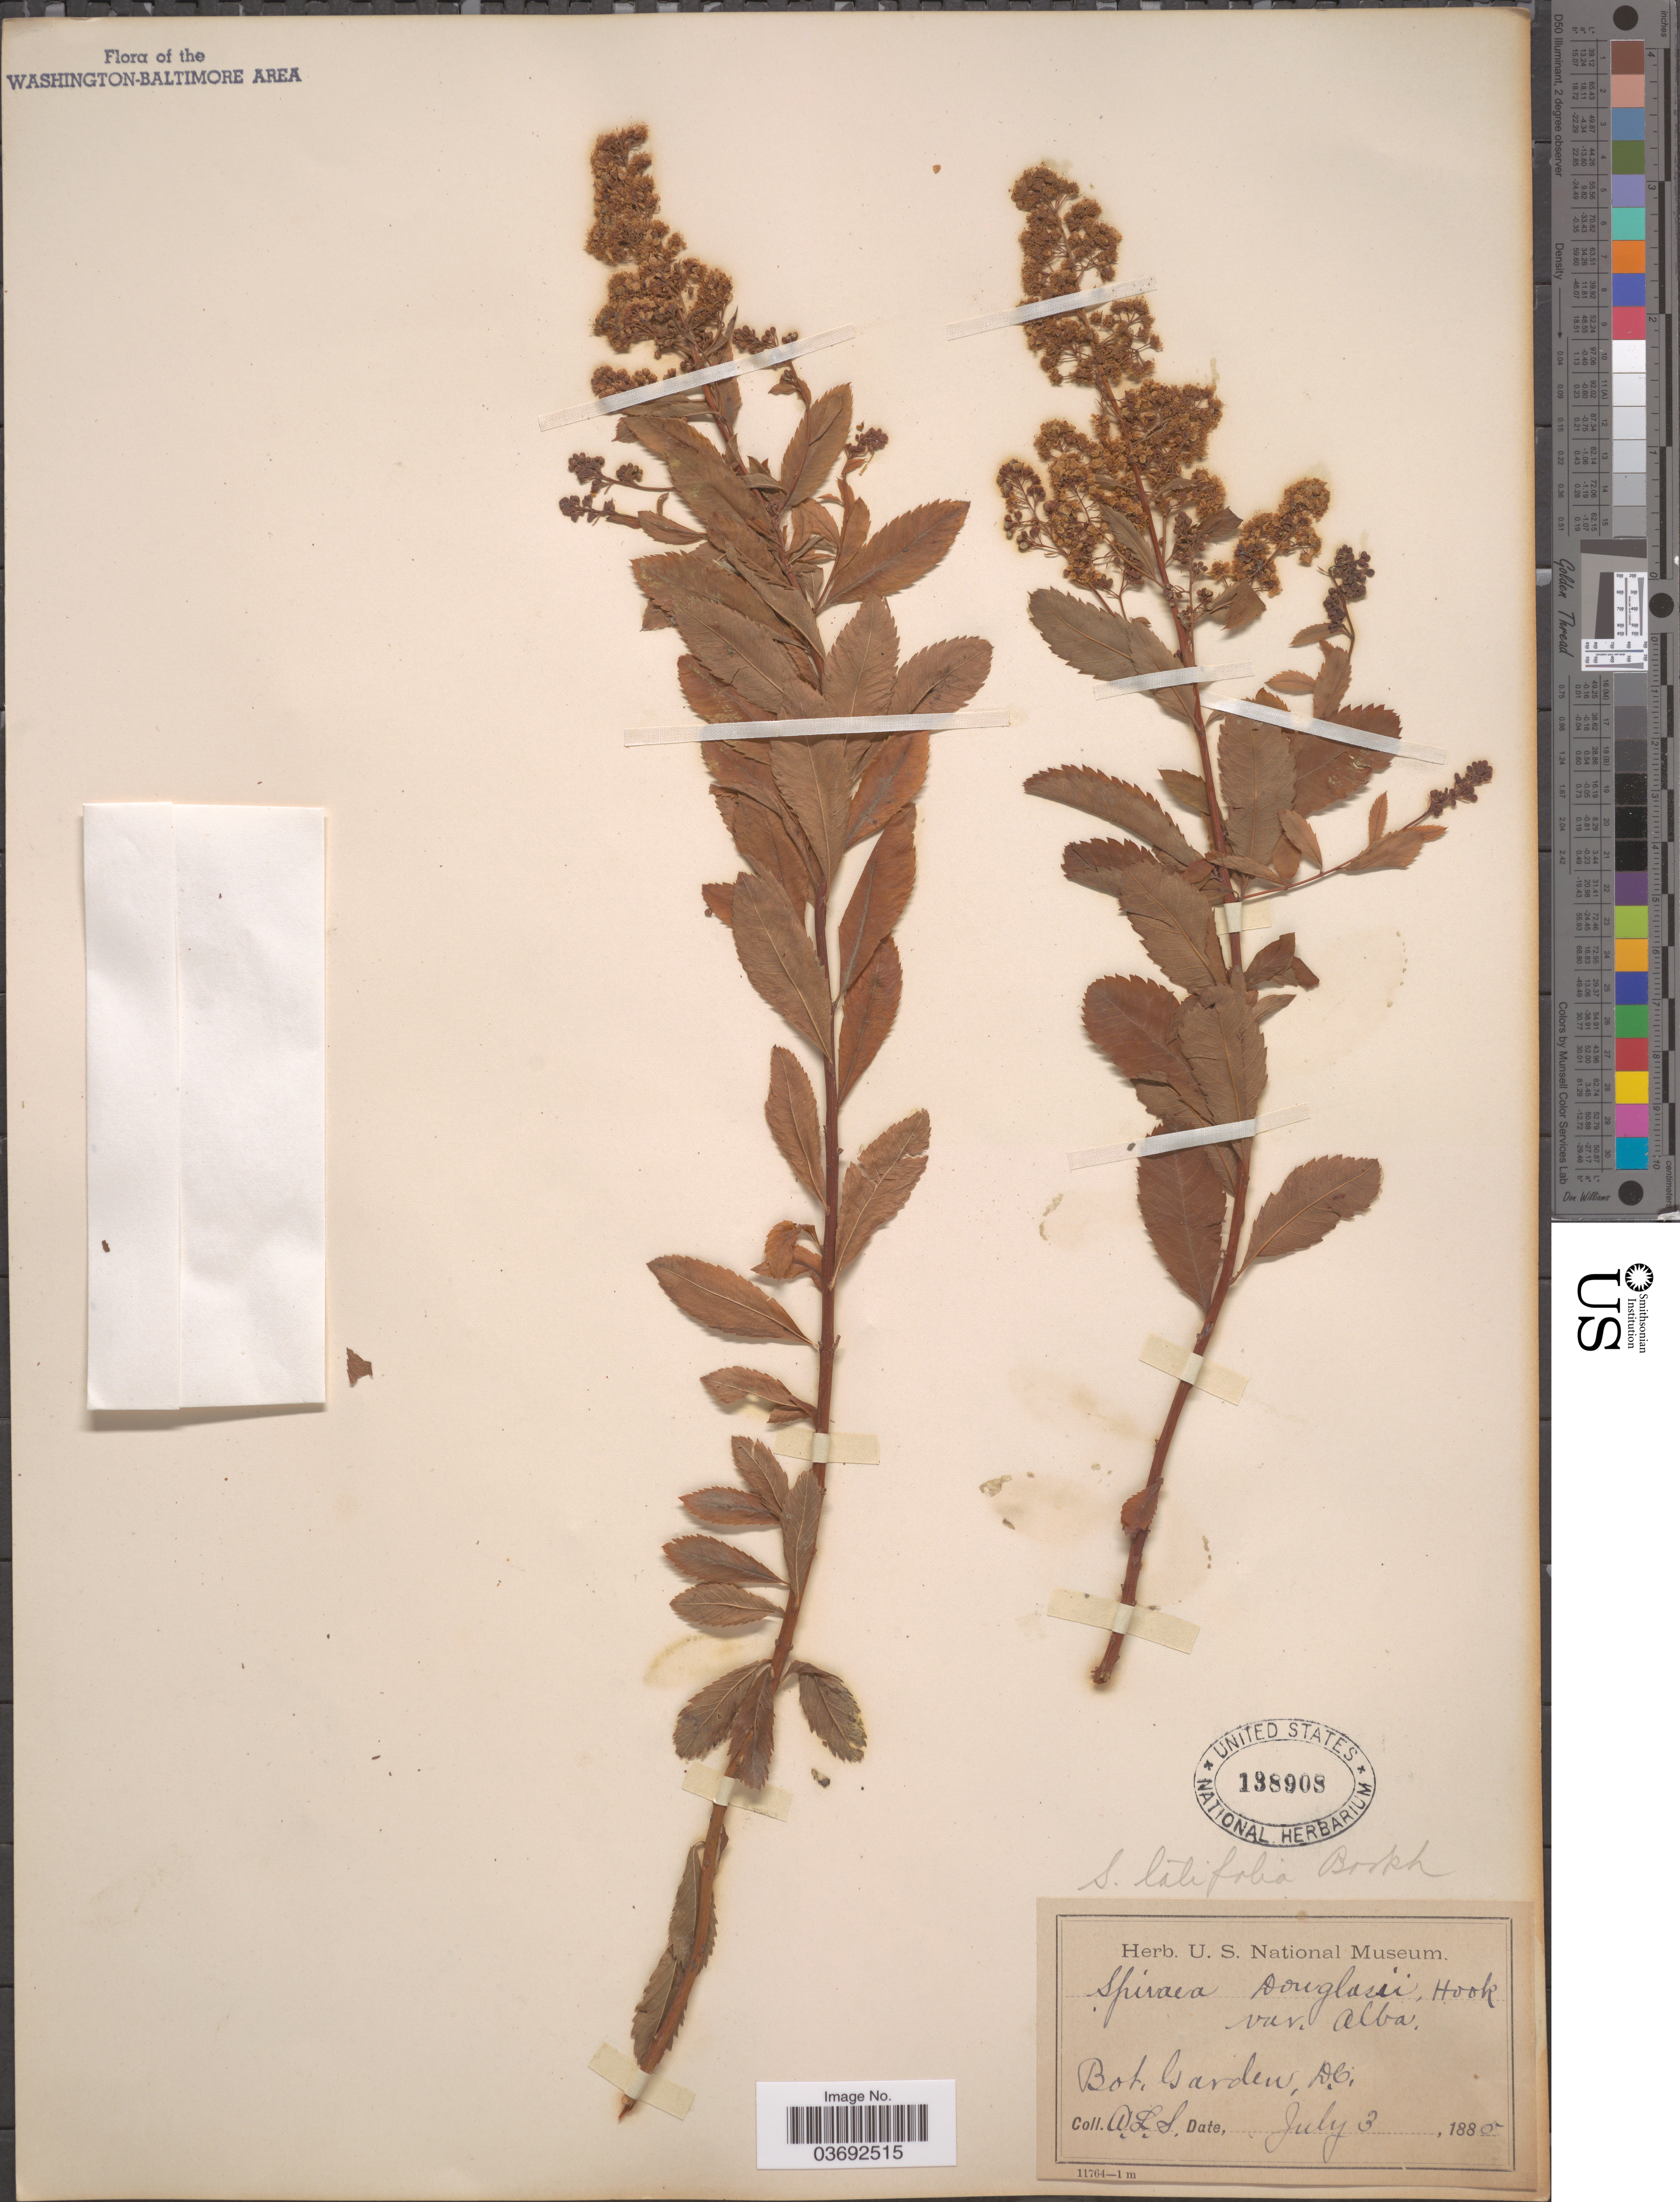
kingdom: Plantae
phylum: Tracheophyta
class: Magnoliopsida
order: Rosales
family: Rosaceae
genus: Spiraea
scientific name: Spiraea latifolia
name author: Borkh.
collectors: A.L.S.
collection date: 1885-07-03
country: United States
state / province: District of Columbia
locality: Bot. Garden.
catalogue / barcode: US 138908